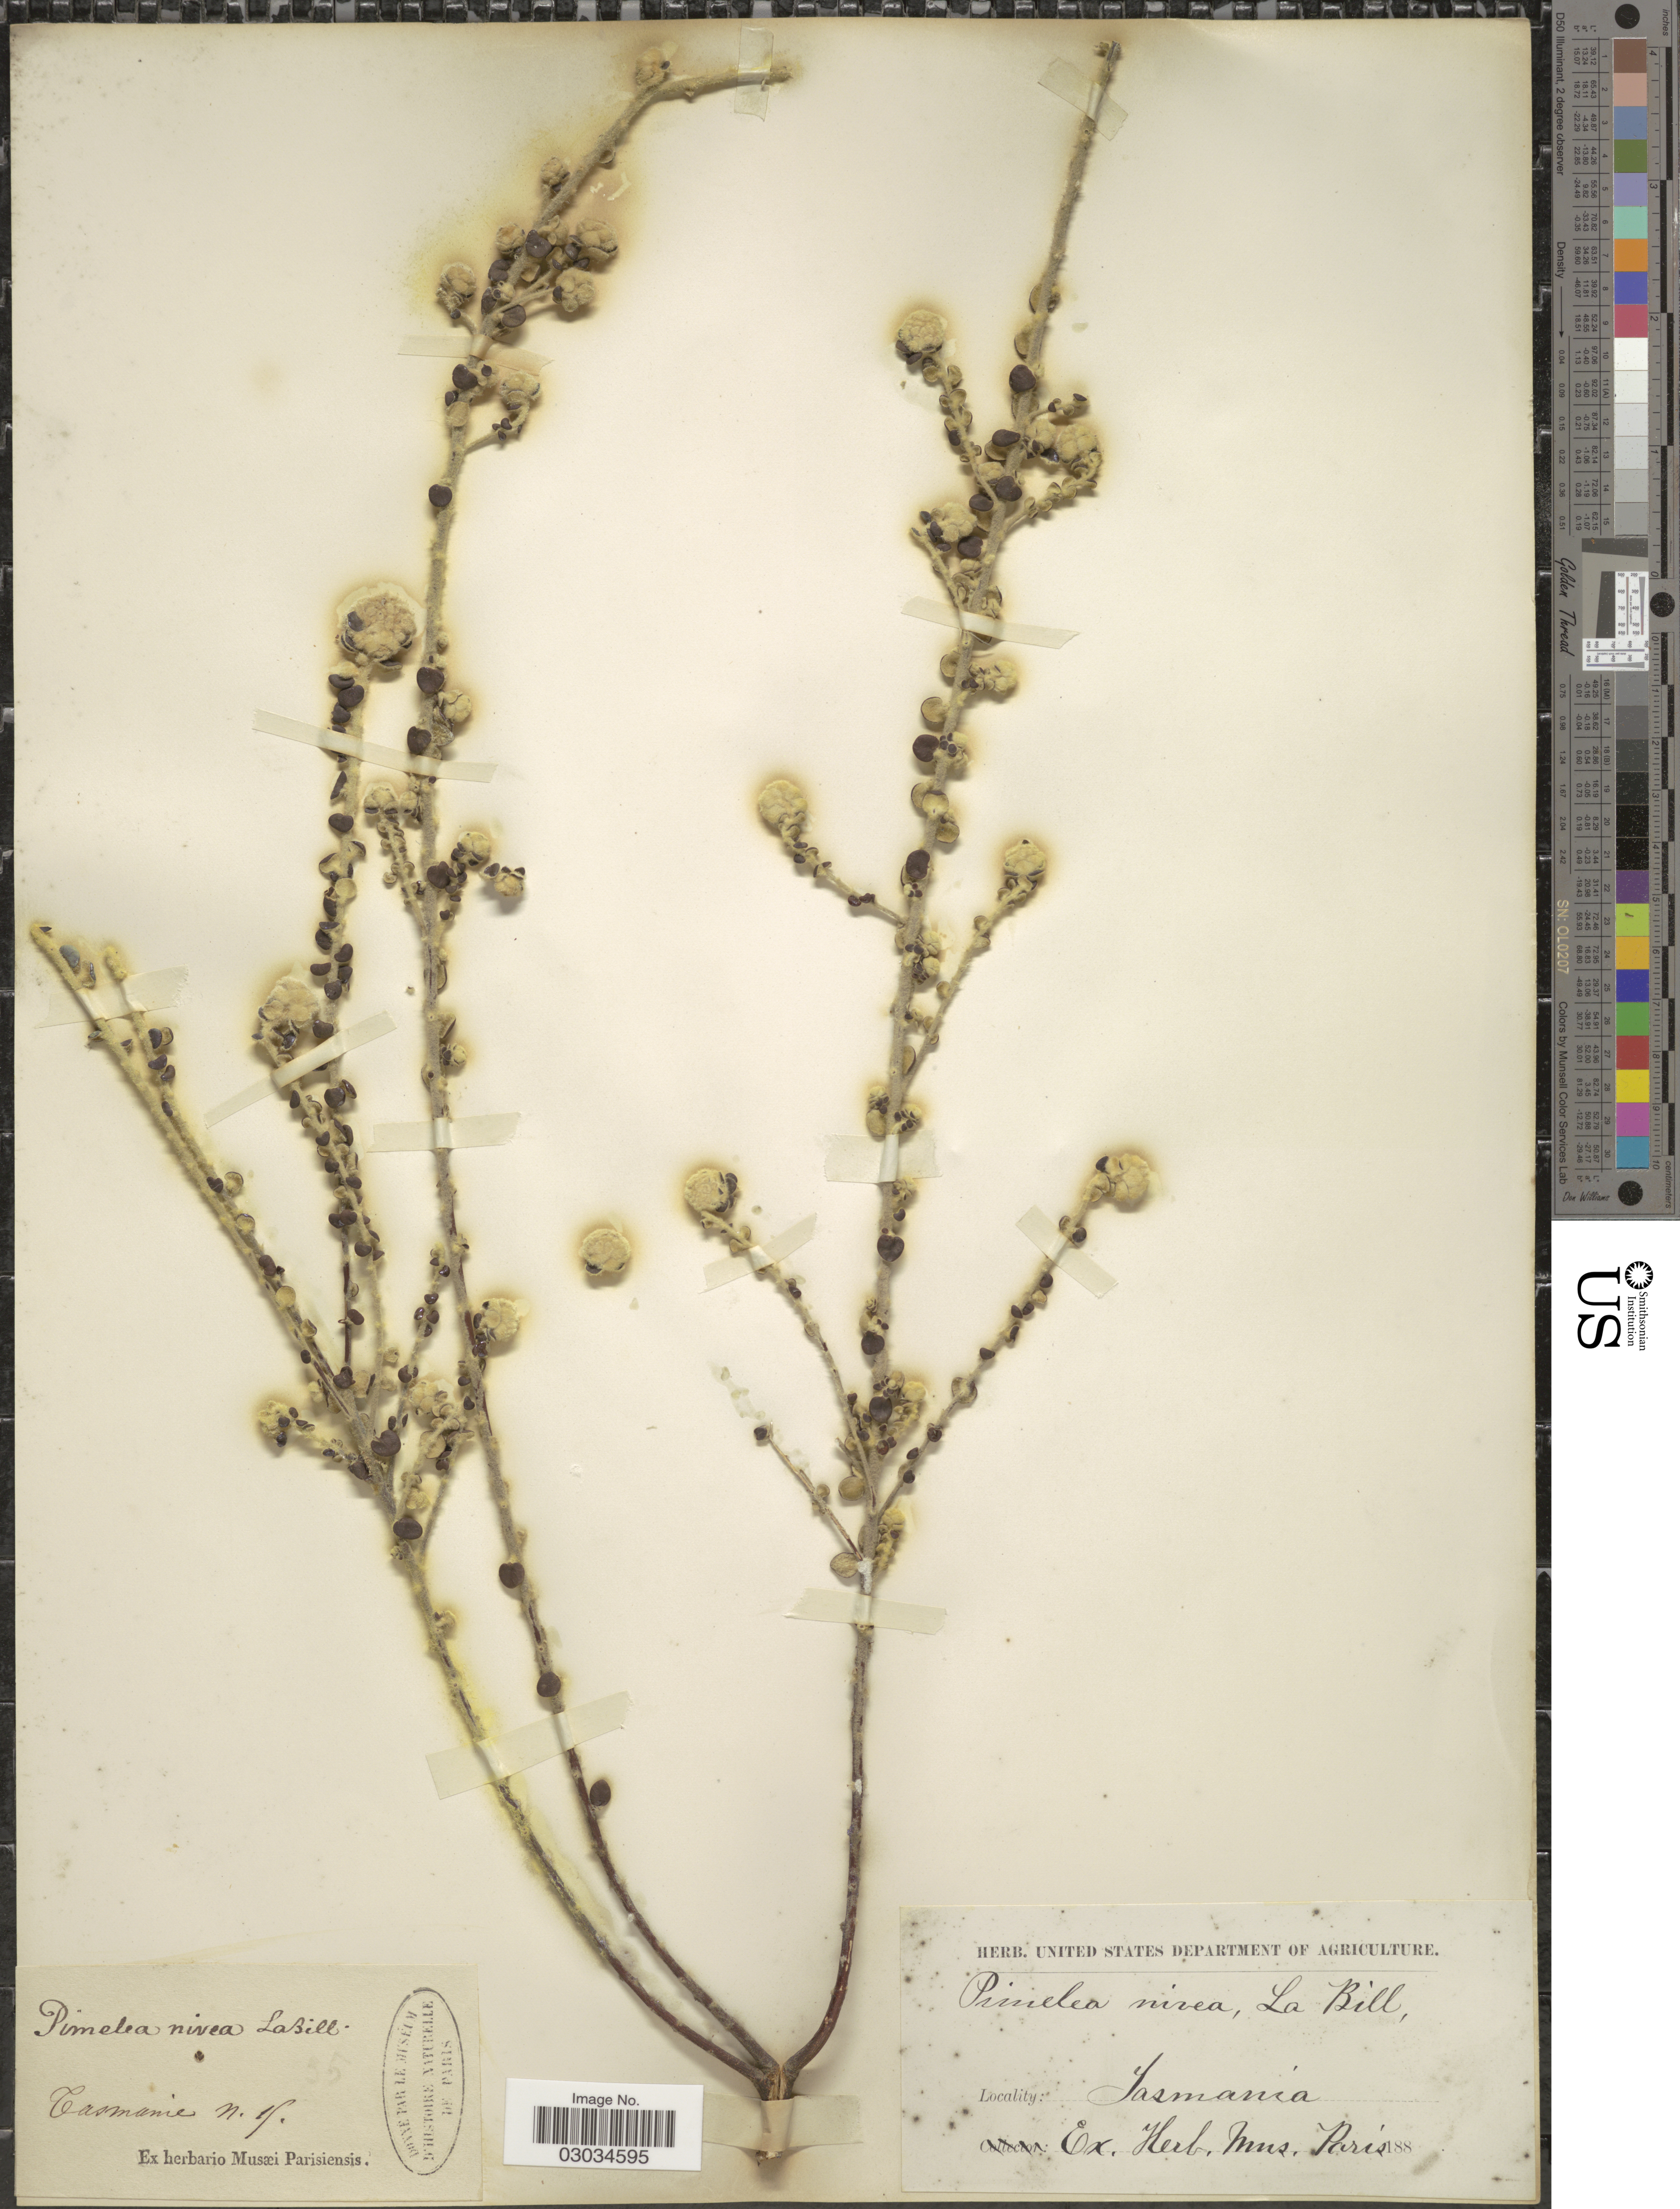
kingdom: Plantae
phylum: Tracheophyta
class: Magnoliopsida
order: Malvales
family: Thymelaeaceae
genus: Pimelea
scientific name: Pimelea nivea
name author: Labill.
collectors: ex herb. Musei Parisiensis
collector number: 15*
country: Australia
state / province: Tasmania